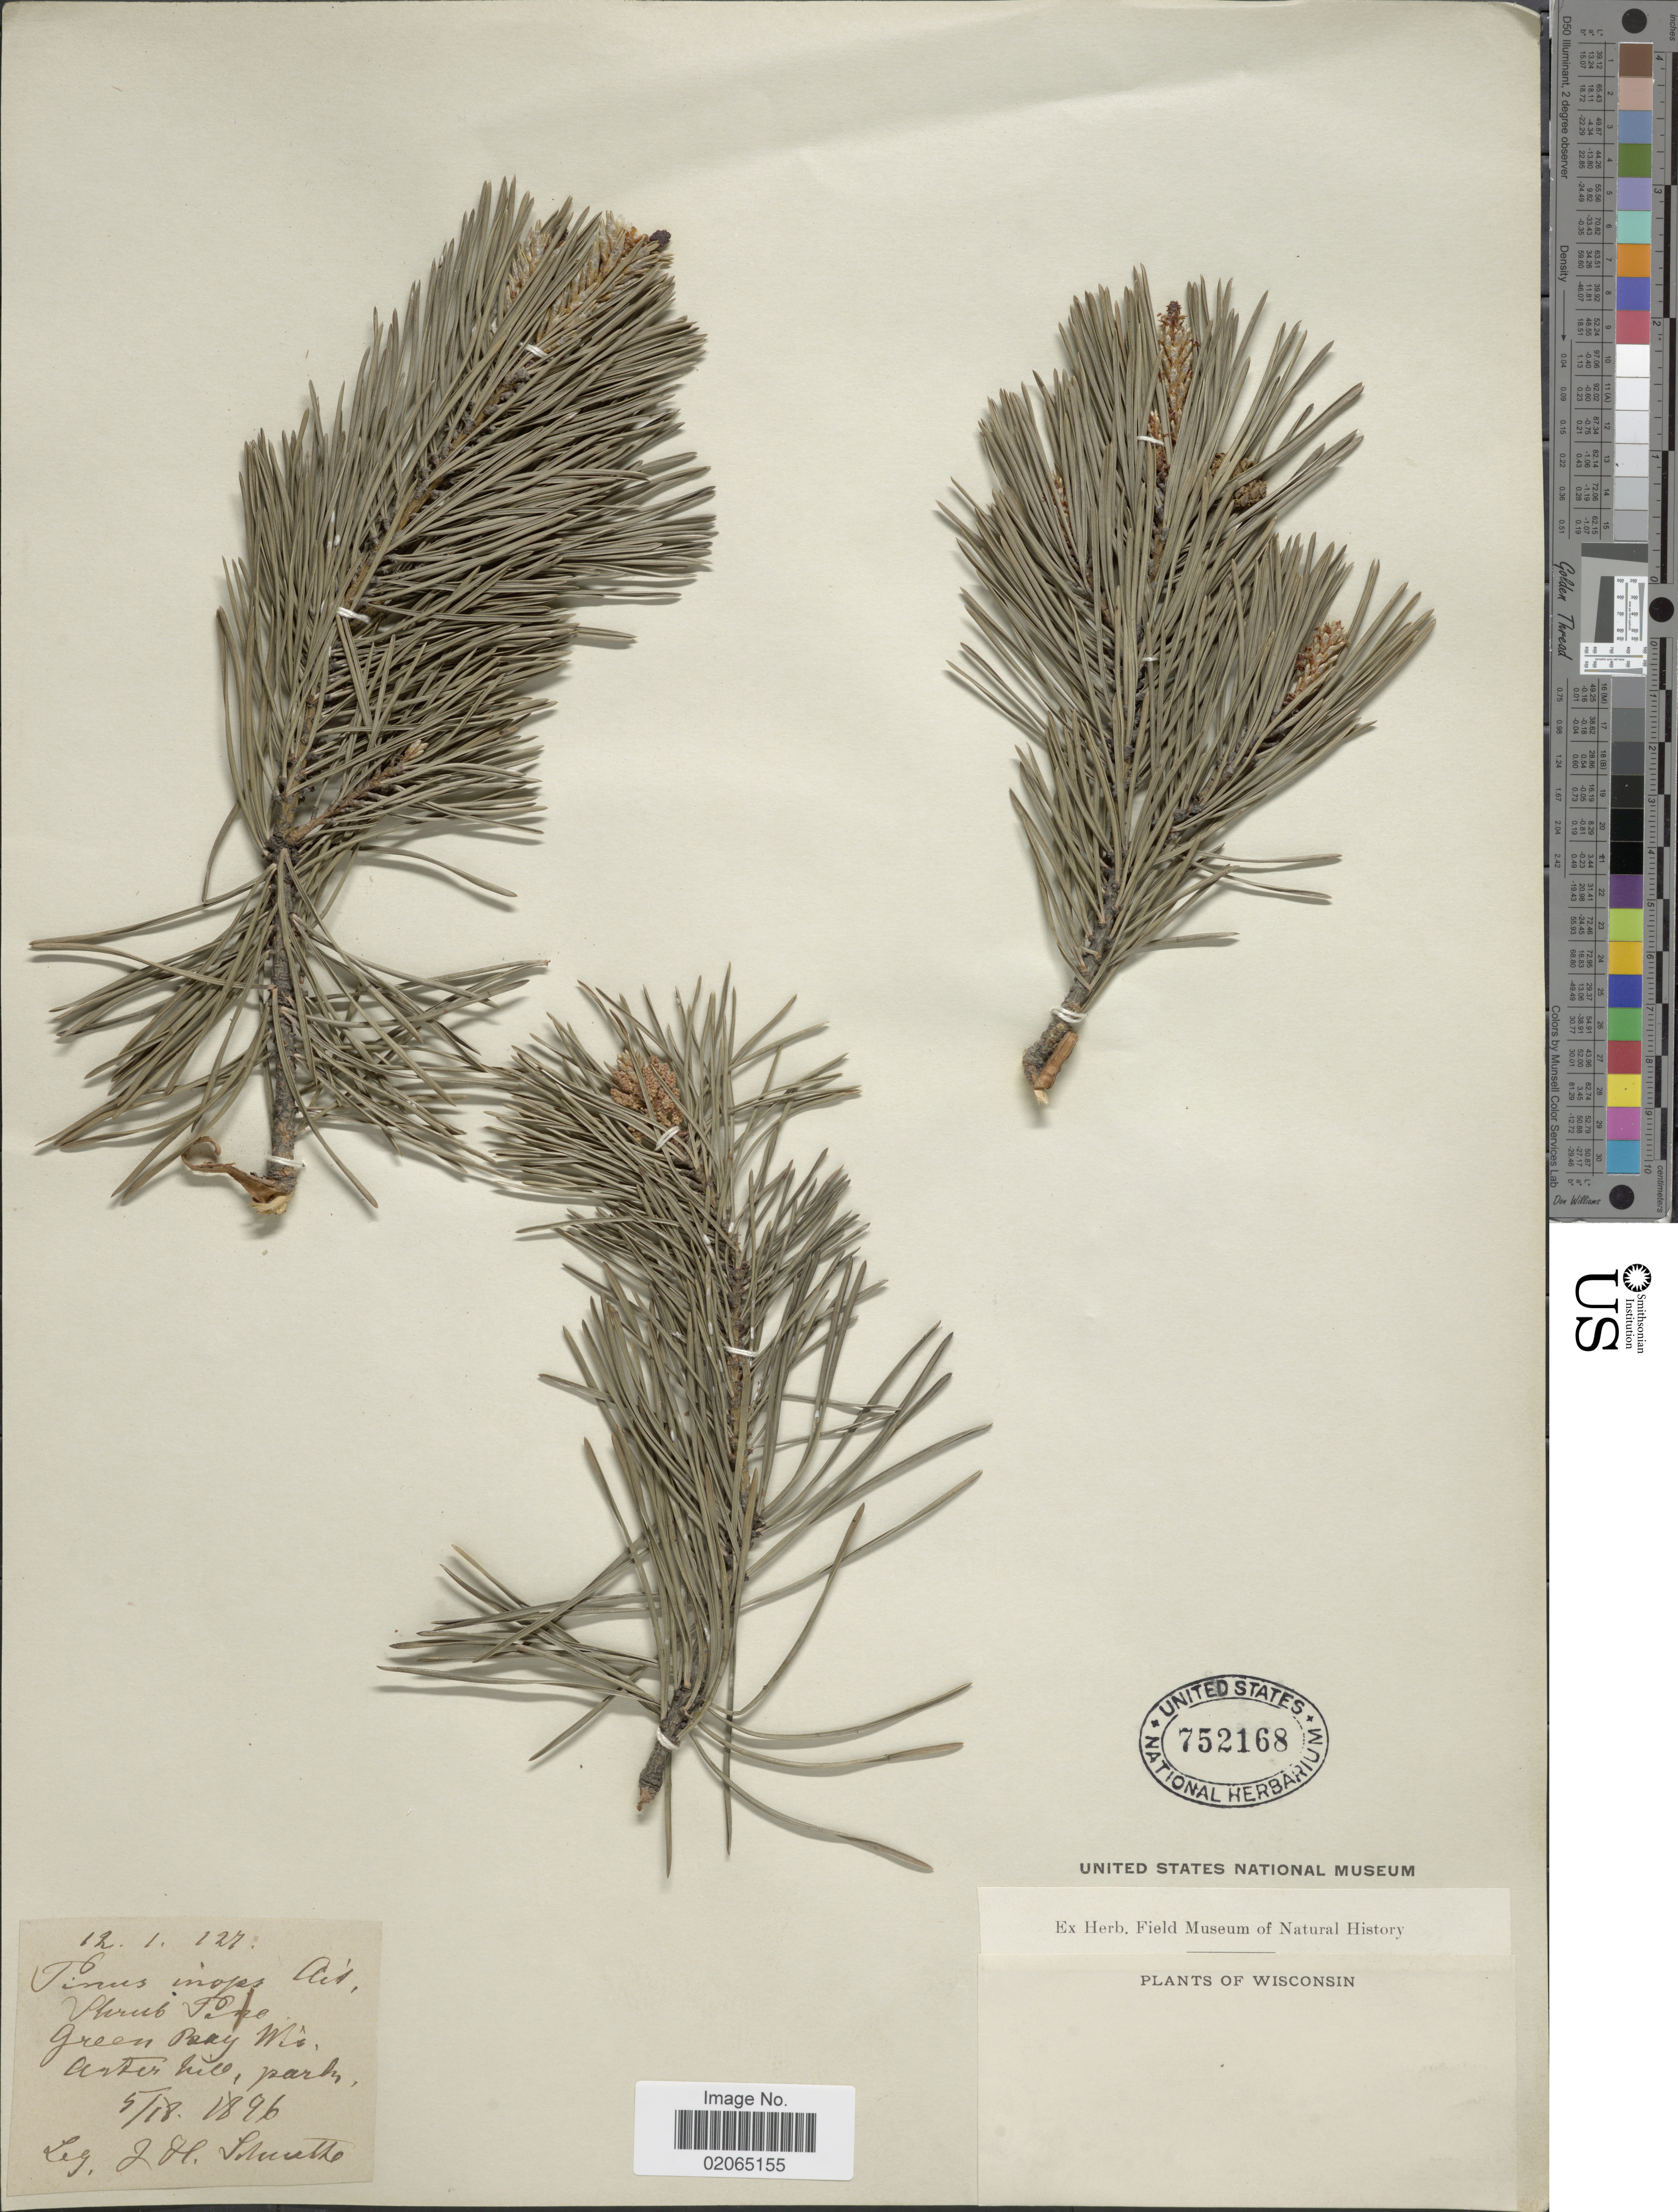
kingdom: Plantae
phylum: Tracheophyta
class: Pinopsida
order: Pinales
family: Pinaceae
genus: Pinus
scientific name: Pinus virginiana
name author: Mill.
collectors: J. H. Schuette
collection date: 1896-05-18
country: United States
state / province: Wisconsin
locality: Green Bay. Wis. Center Hill, park.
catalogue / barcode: US 752168